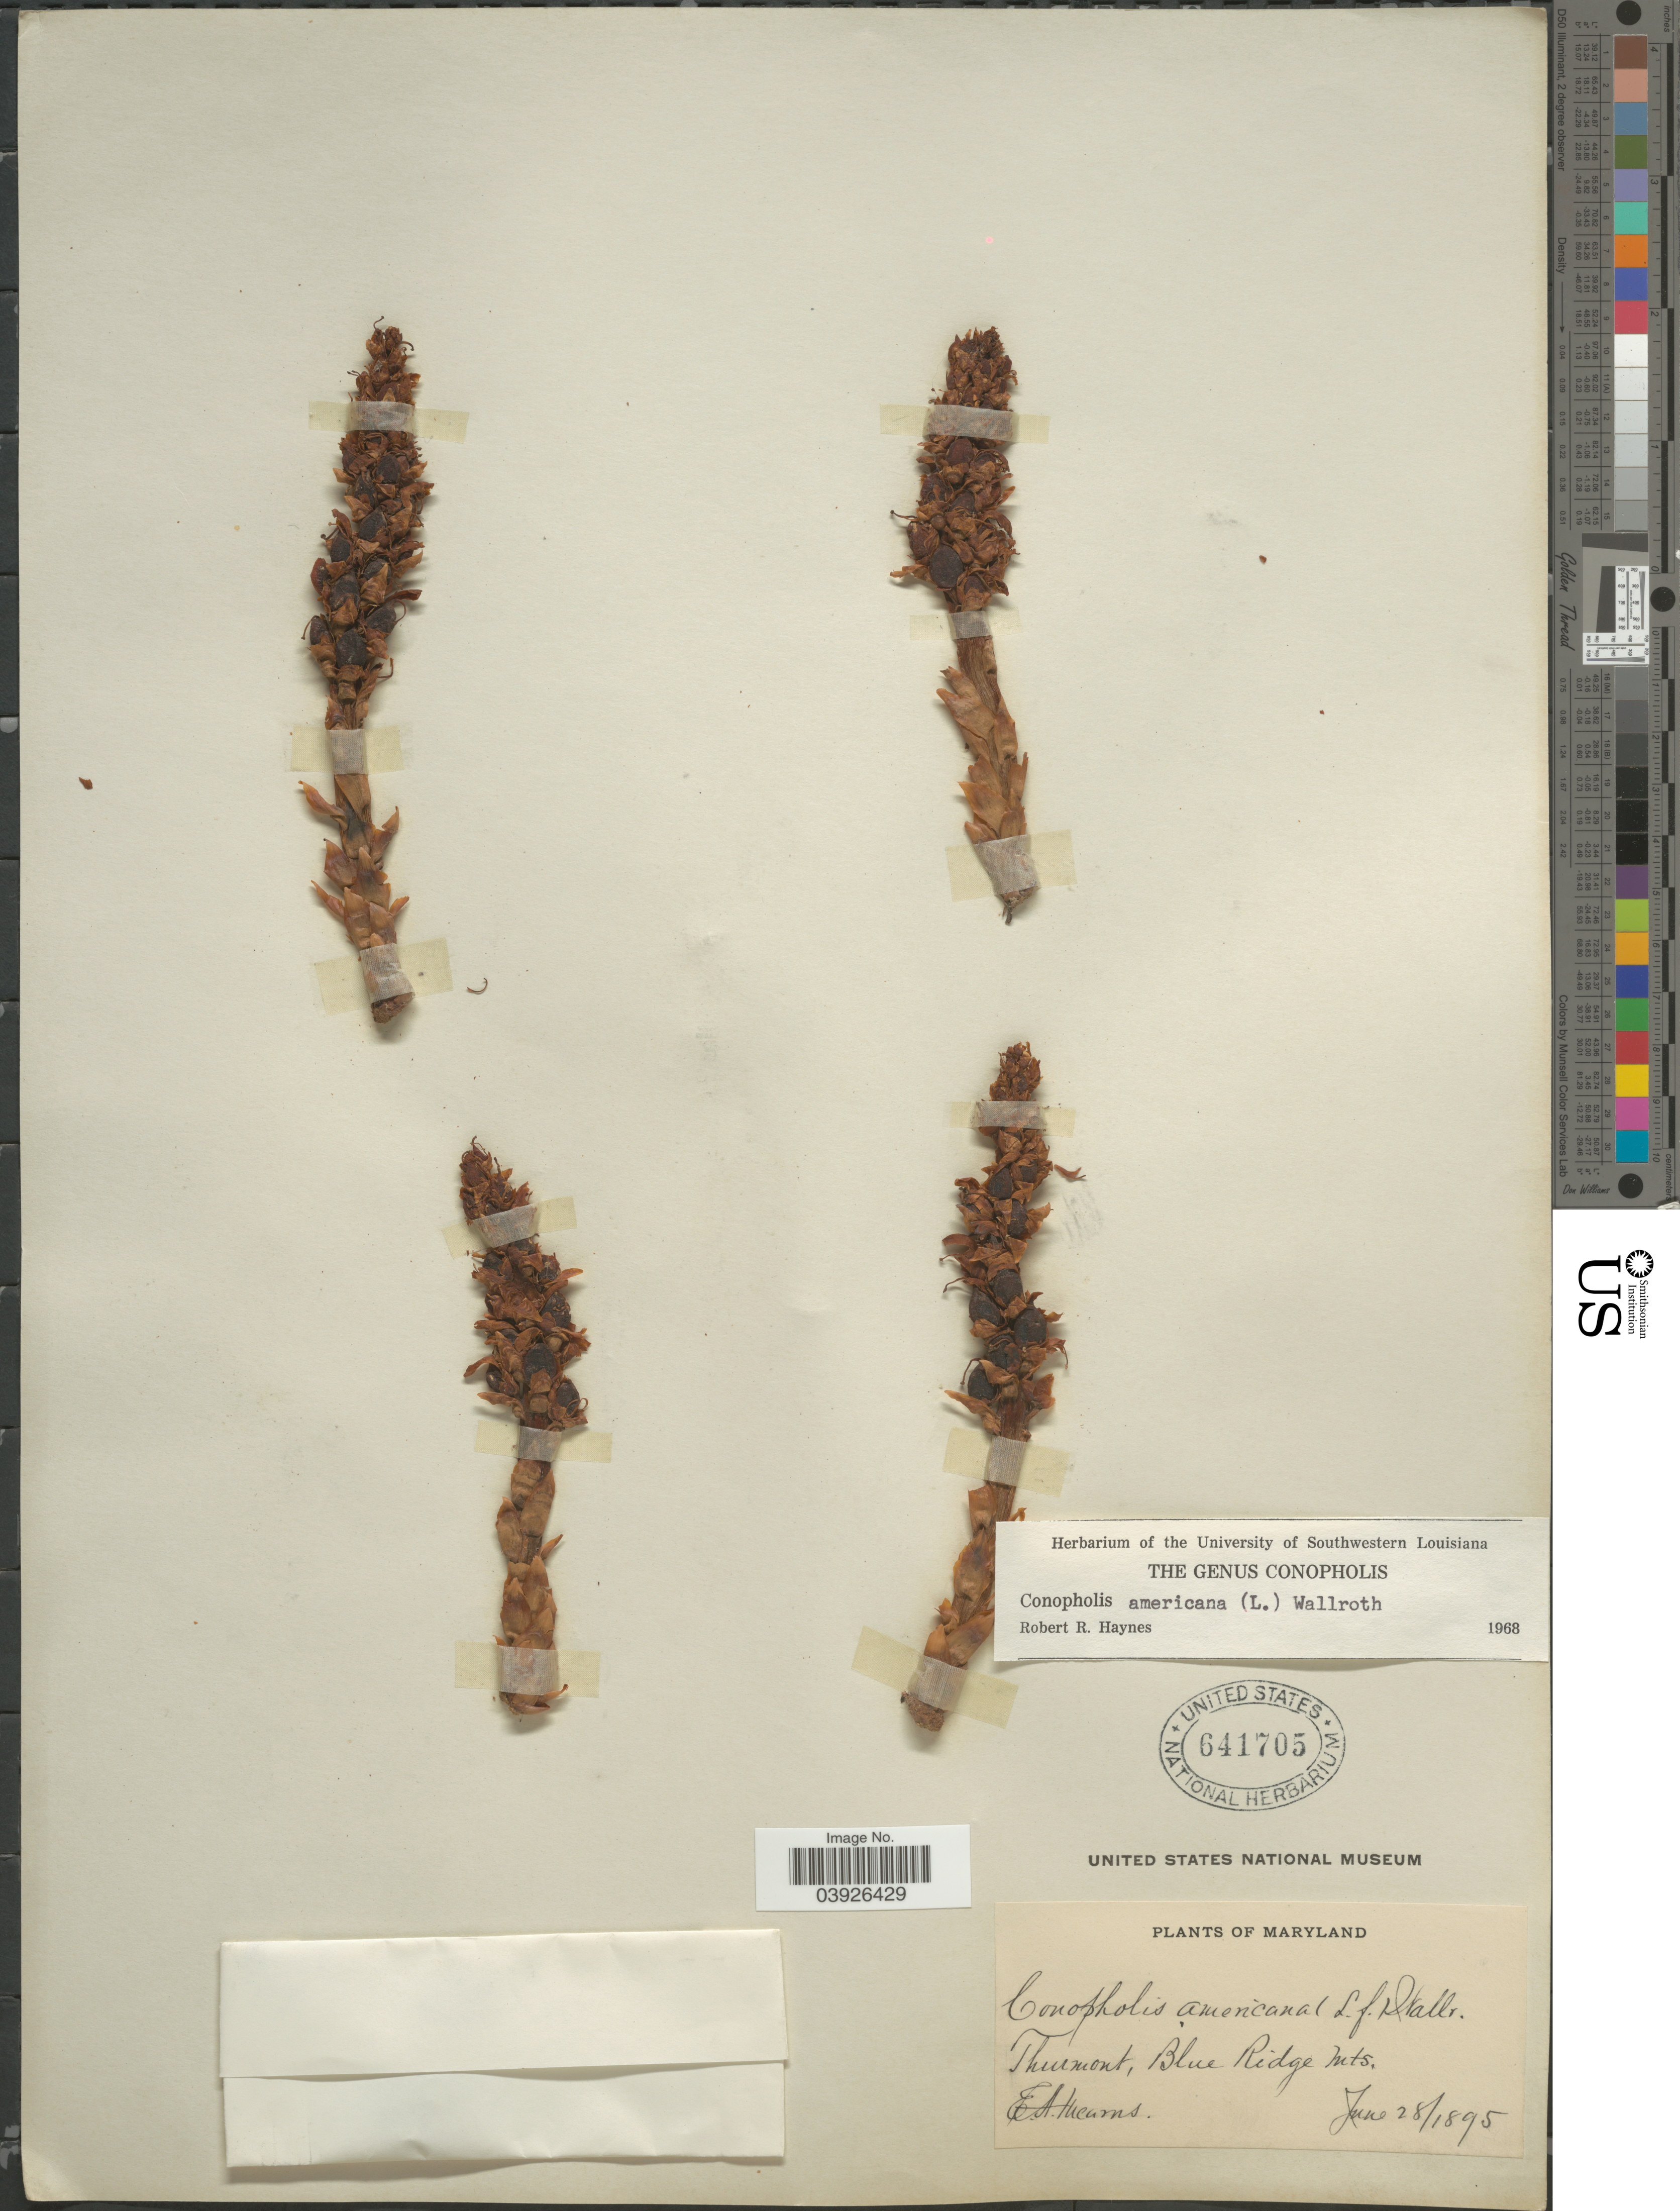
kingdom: Plantae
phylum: Tracheophyta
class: Magnoliopsida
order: Lamiales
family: Orobanchaceae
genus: Conopholis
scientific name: Conopholis americana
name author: (L. f.) Wallr.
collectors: E. A. Mearns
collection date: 1895-06-28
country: United States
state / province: Maryland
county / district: Frederick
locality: Thurmont, Blue Ridge Mts.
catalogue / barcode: US 641705